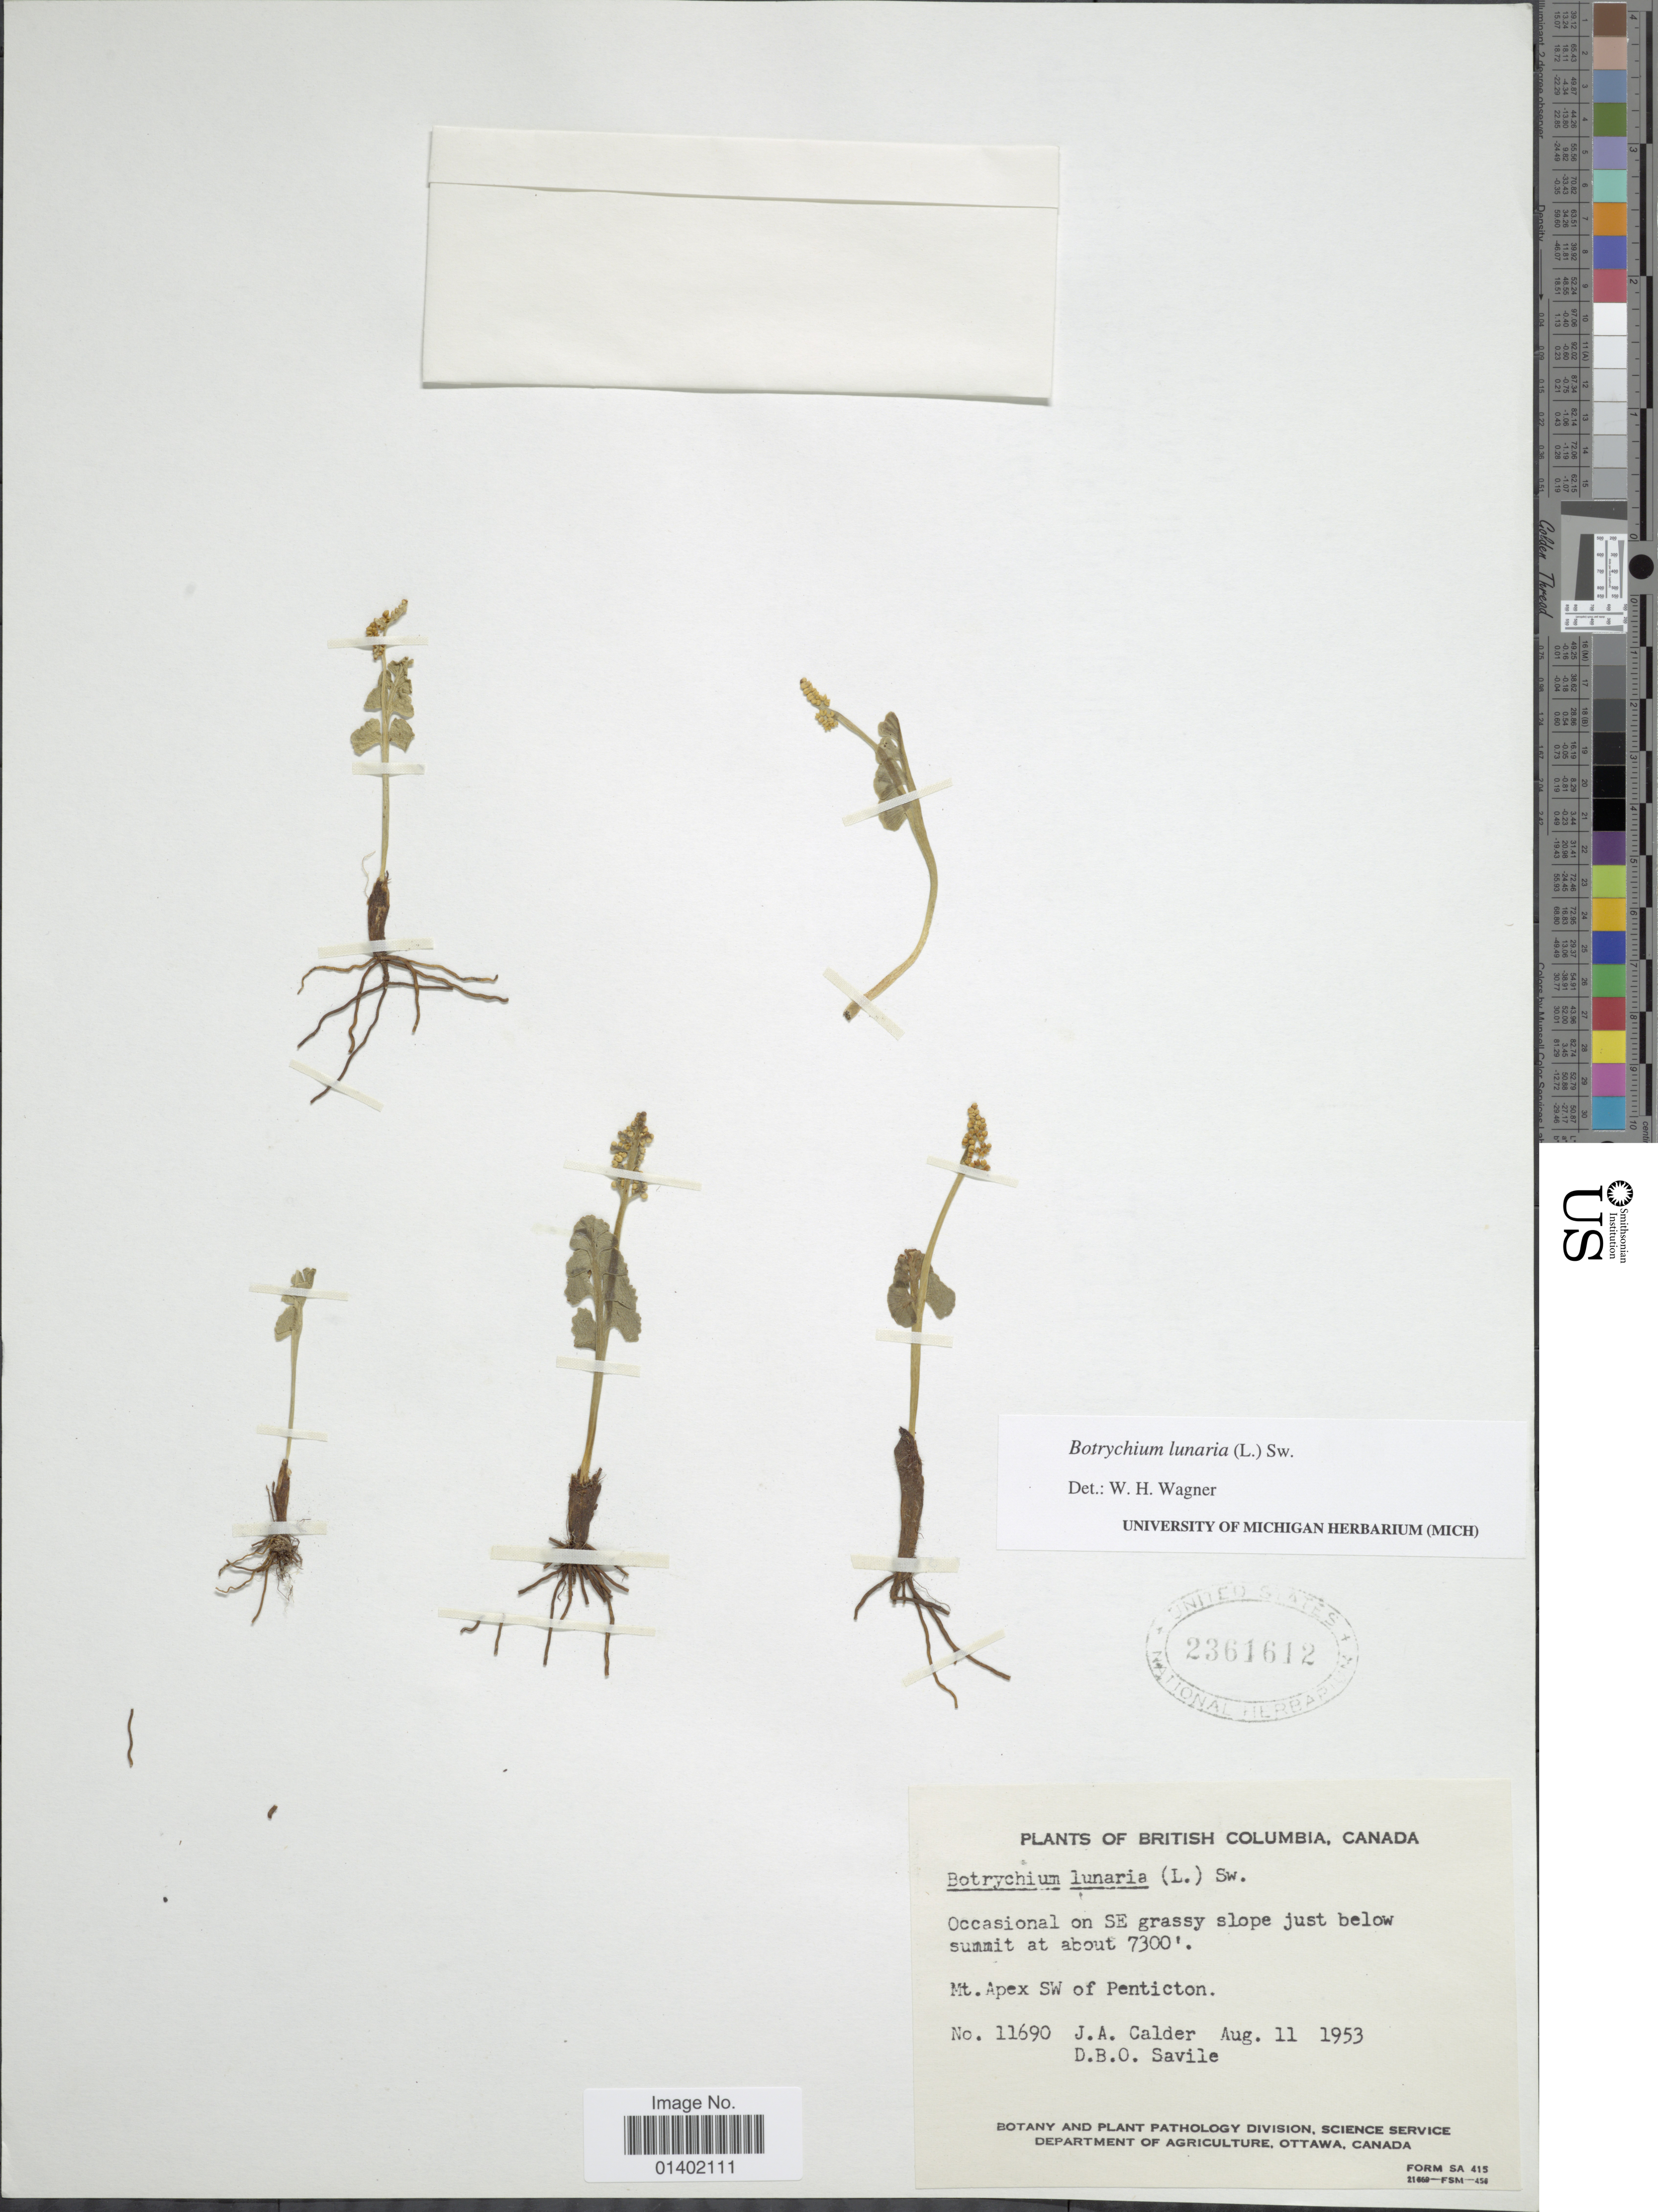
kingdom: Plantae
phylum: Tracheophyta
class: Polypodiopsida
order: Ophioglossales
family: Ophioglossaceae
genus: Botrychium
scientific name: Botrychium lunaria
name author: (L.) Sw.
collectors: J. A. Calder & D. Savile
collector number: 11690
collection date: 1953-08-11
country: Canada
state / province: British Columbia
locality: British Columbia, Canada, Mt. Apex SW of Penticton.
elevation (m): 2225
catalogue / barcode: US 2361612